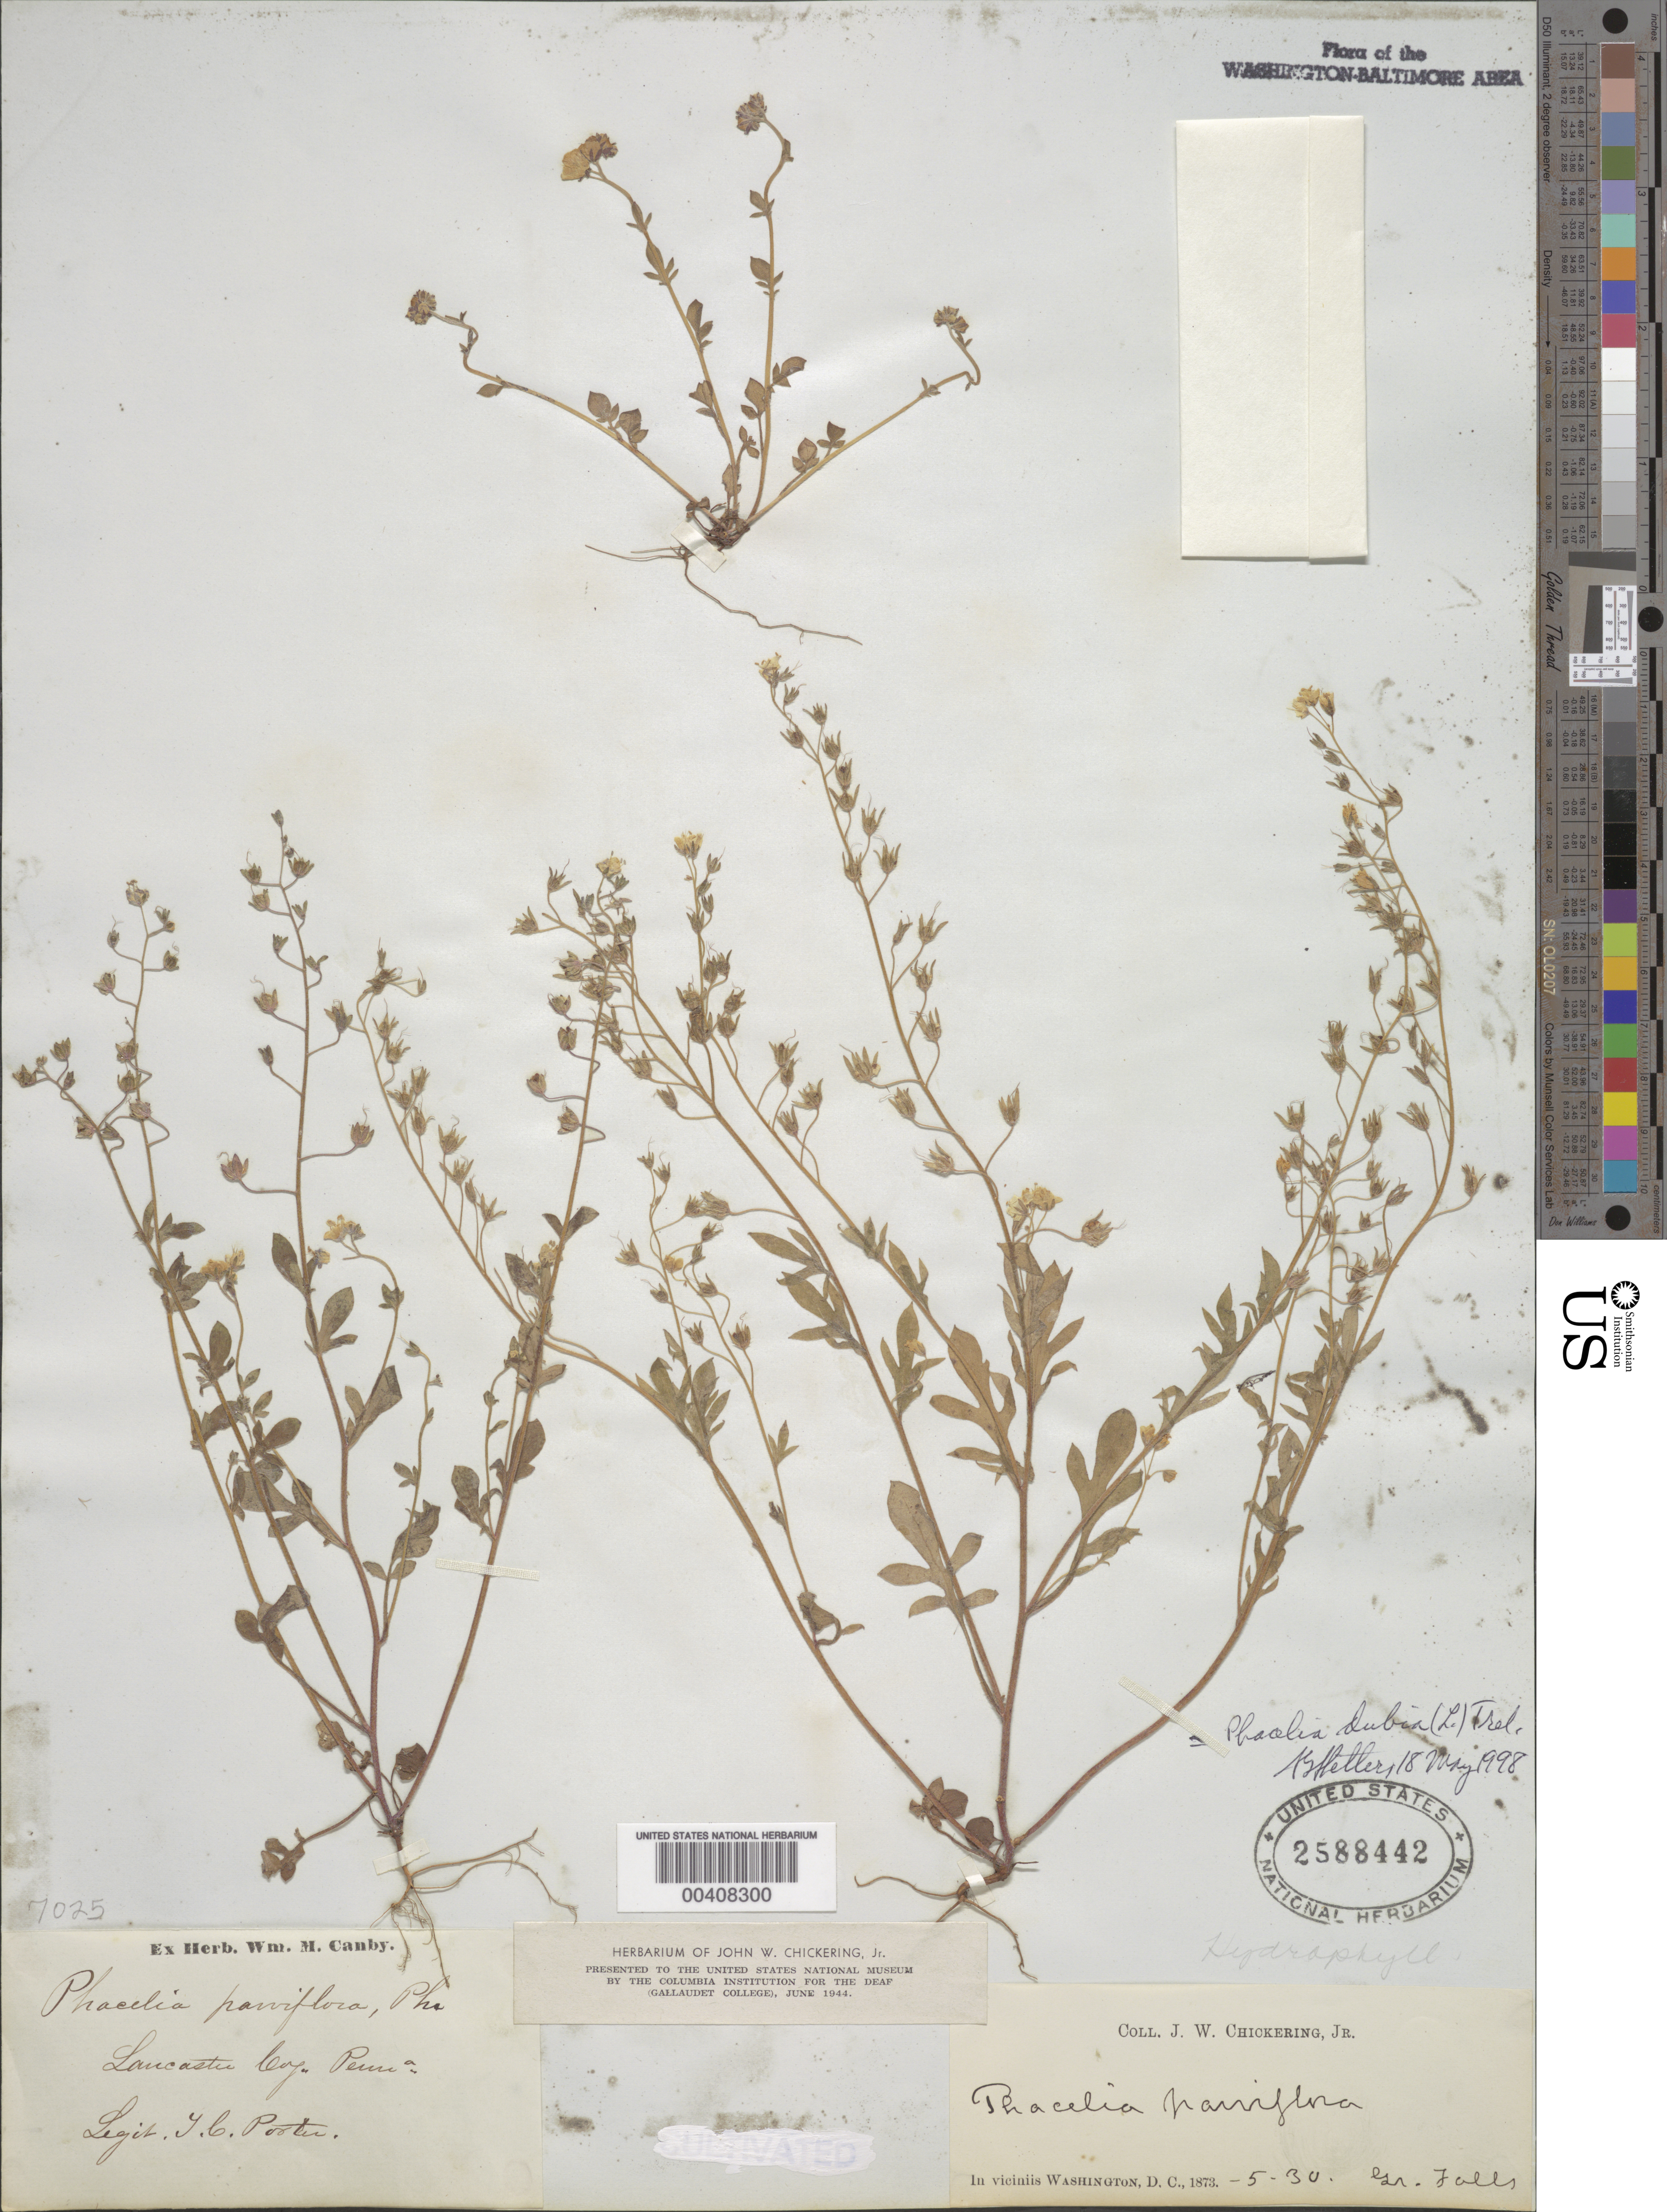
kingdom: Plantae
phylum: Tracheophyta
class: Magnoliopsida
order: Boraginales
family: Hydrophyllaceae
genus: Phacelia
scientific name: Phacelia dubia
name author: (L.) Trel.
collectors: J. W. Chickering Jr.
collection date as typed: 30 May 1873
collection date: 1873-05-30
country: United States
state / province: Maryland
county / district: Montgomery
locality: Great Falls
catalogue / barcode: US 2588442